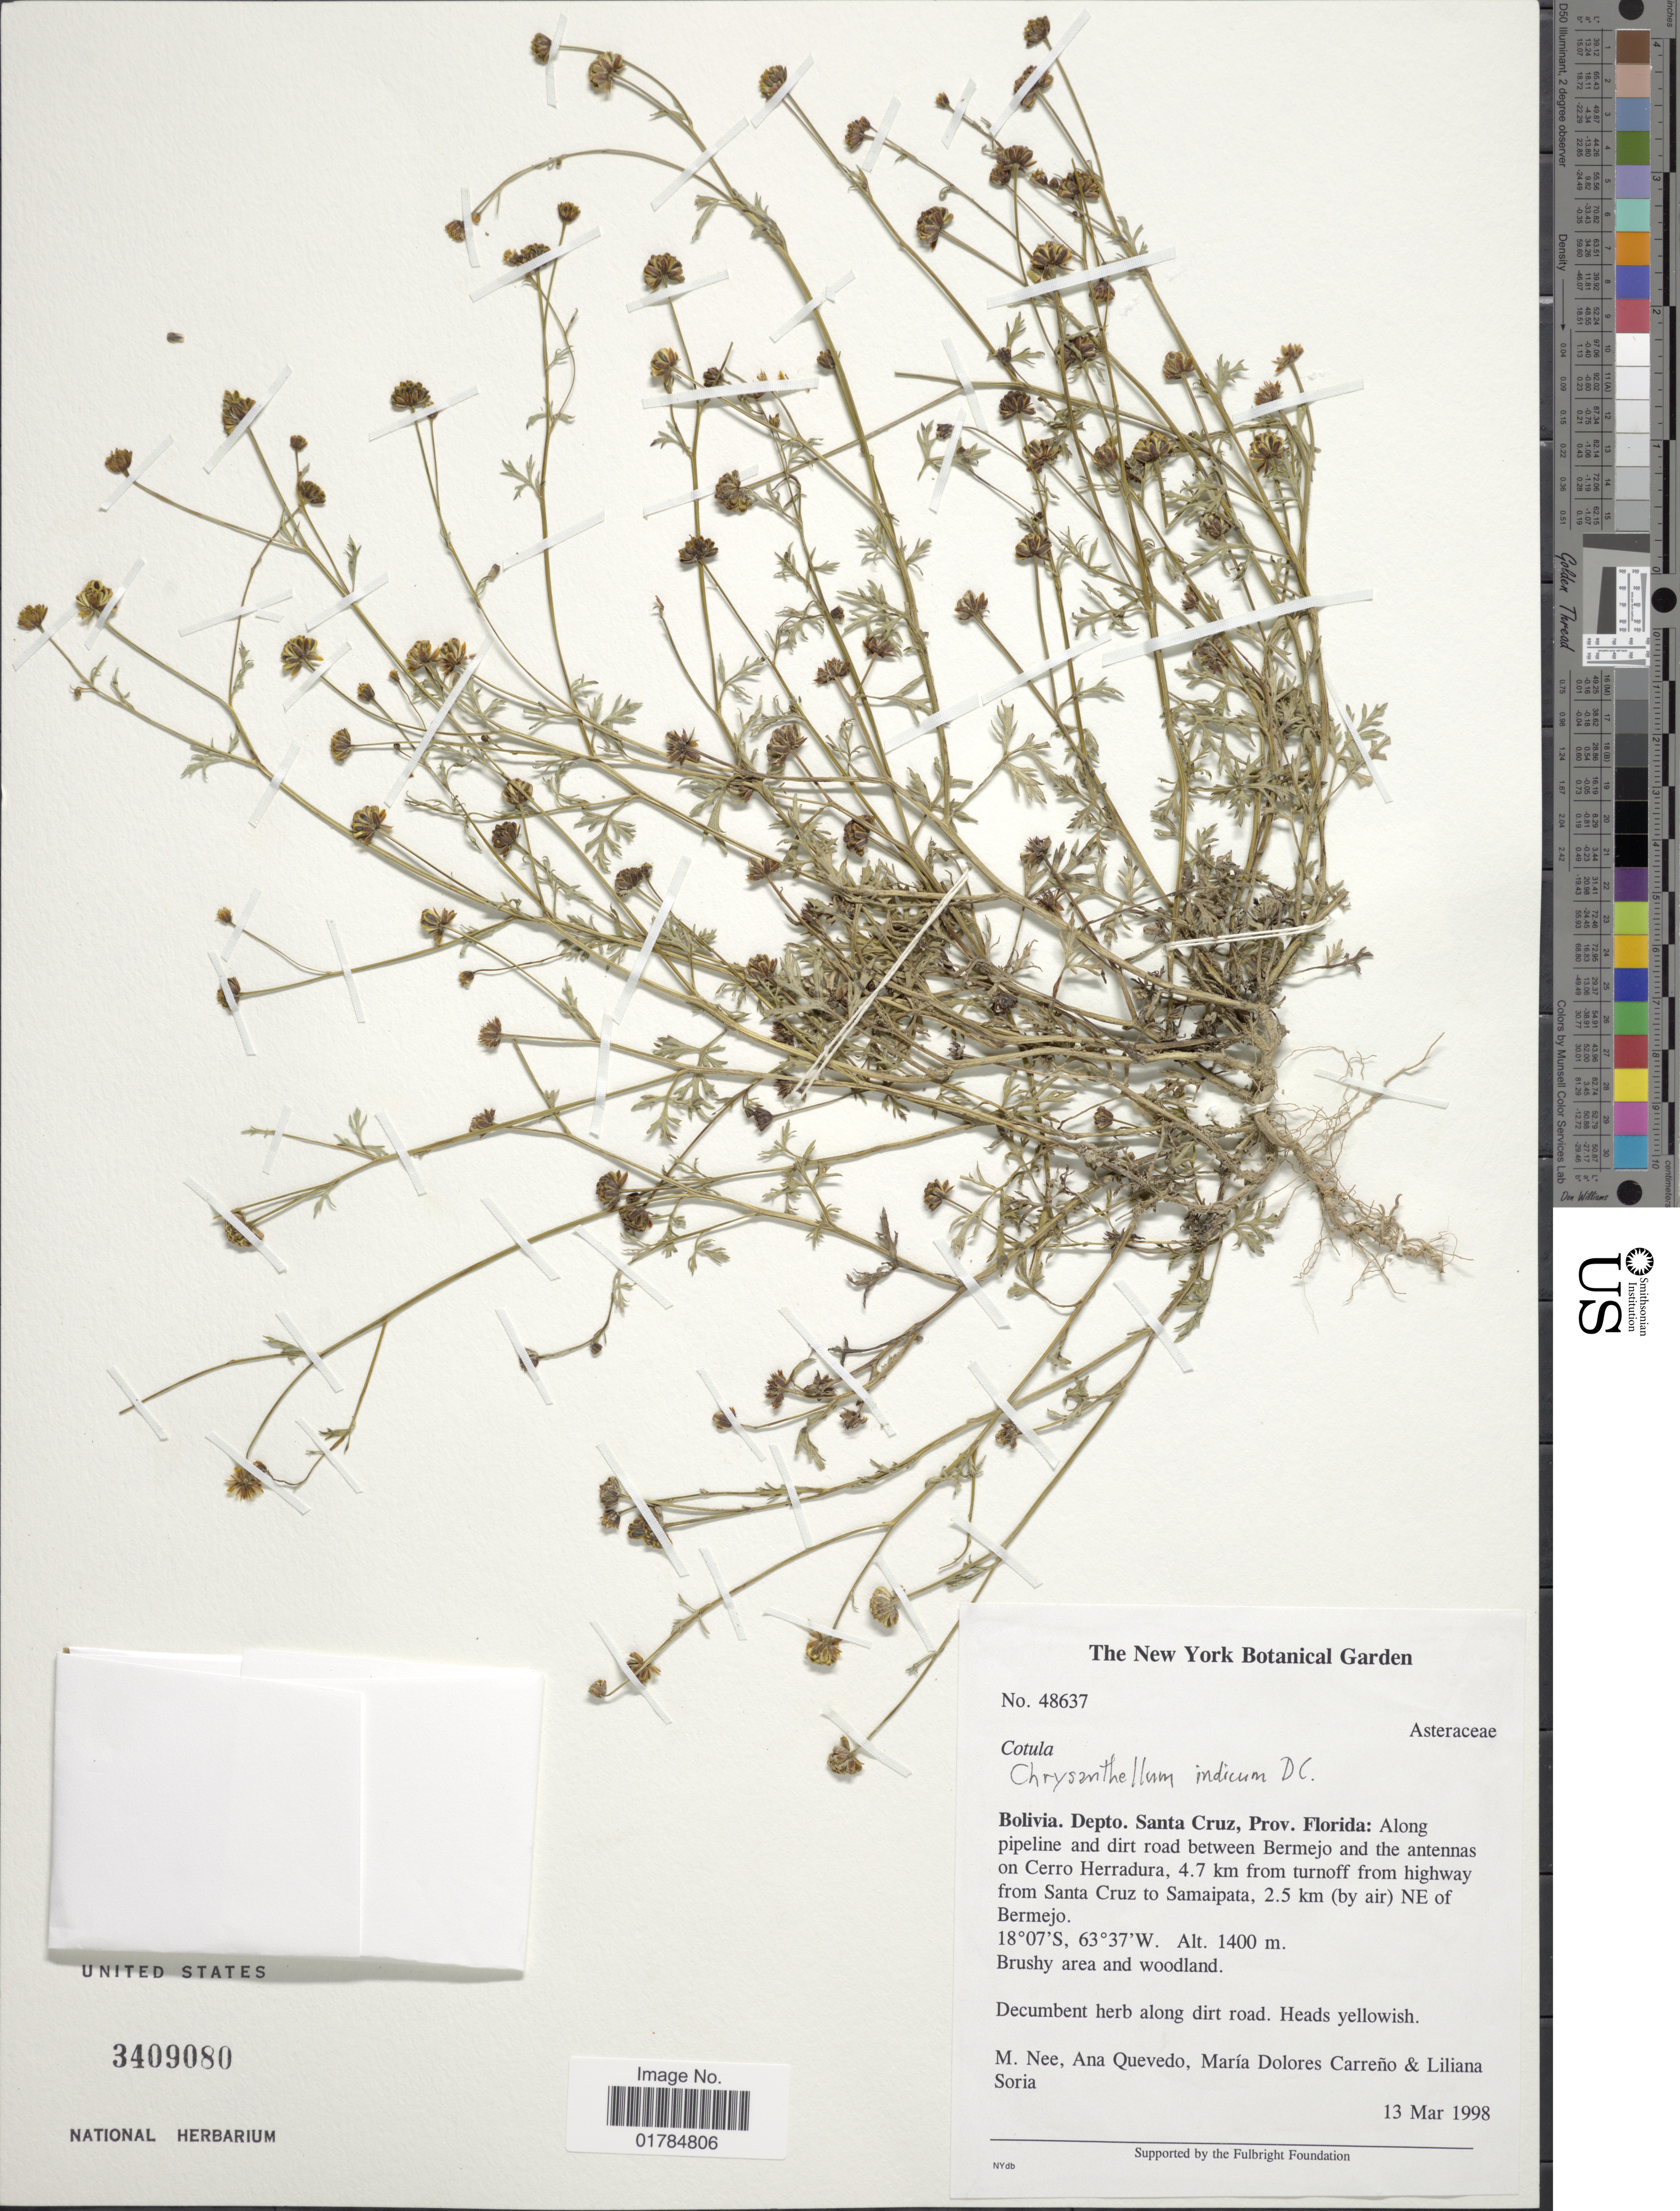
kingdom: Plantae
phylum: Tracheophyta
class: Magnoliopsida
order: Asterales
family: Asteraceae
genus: Chrysanthellum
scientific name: Chrysanthellum indicum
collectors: M. Nee, A. Quevedo, M. Carreño & L. Soria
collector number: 48637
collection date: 1998-03-13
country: Bolivia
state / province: Santa Cruz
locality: Prov. Florida: Along pipeline and dirt road between Bermejo and the antennas on Cerro Herradura, 4.7 km from turnoff from highway from Santa Cruz to Samaioata, 2.5 (by air) NE of Bermejo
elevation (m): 1400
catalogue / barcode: US 3409080